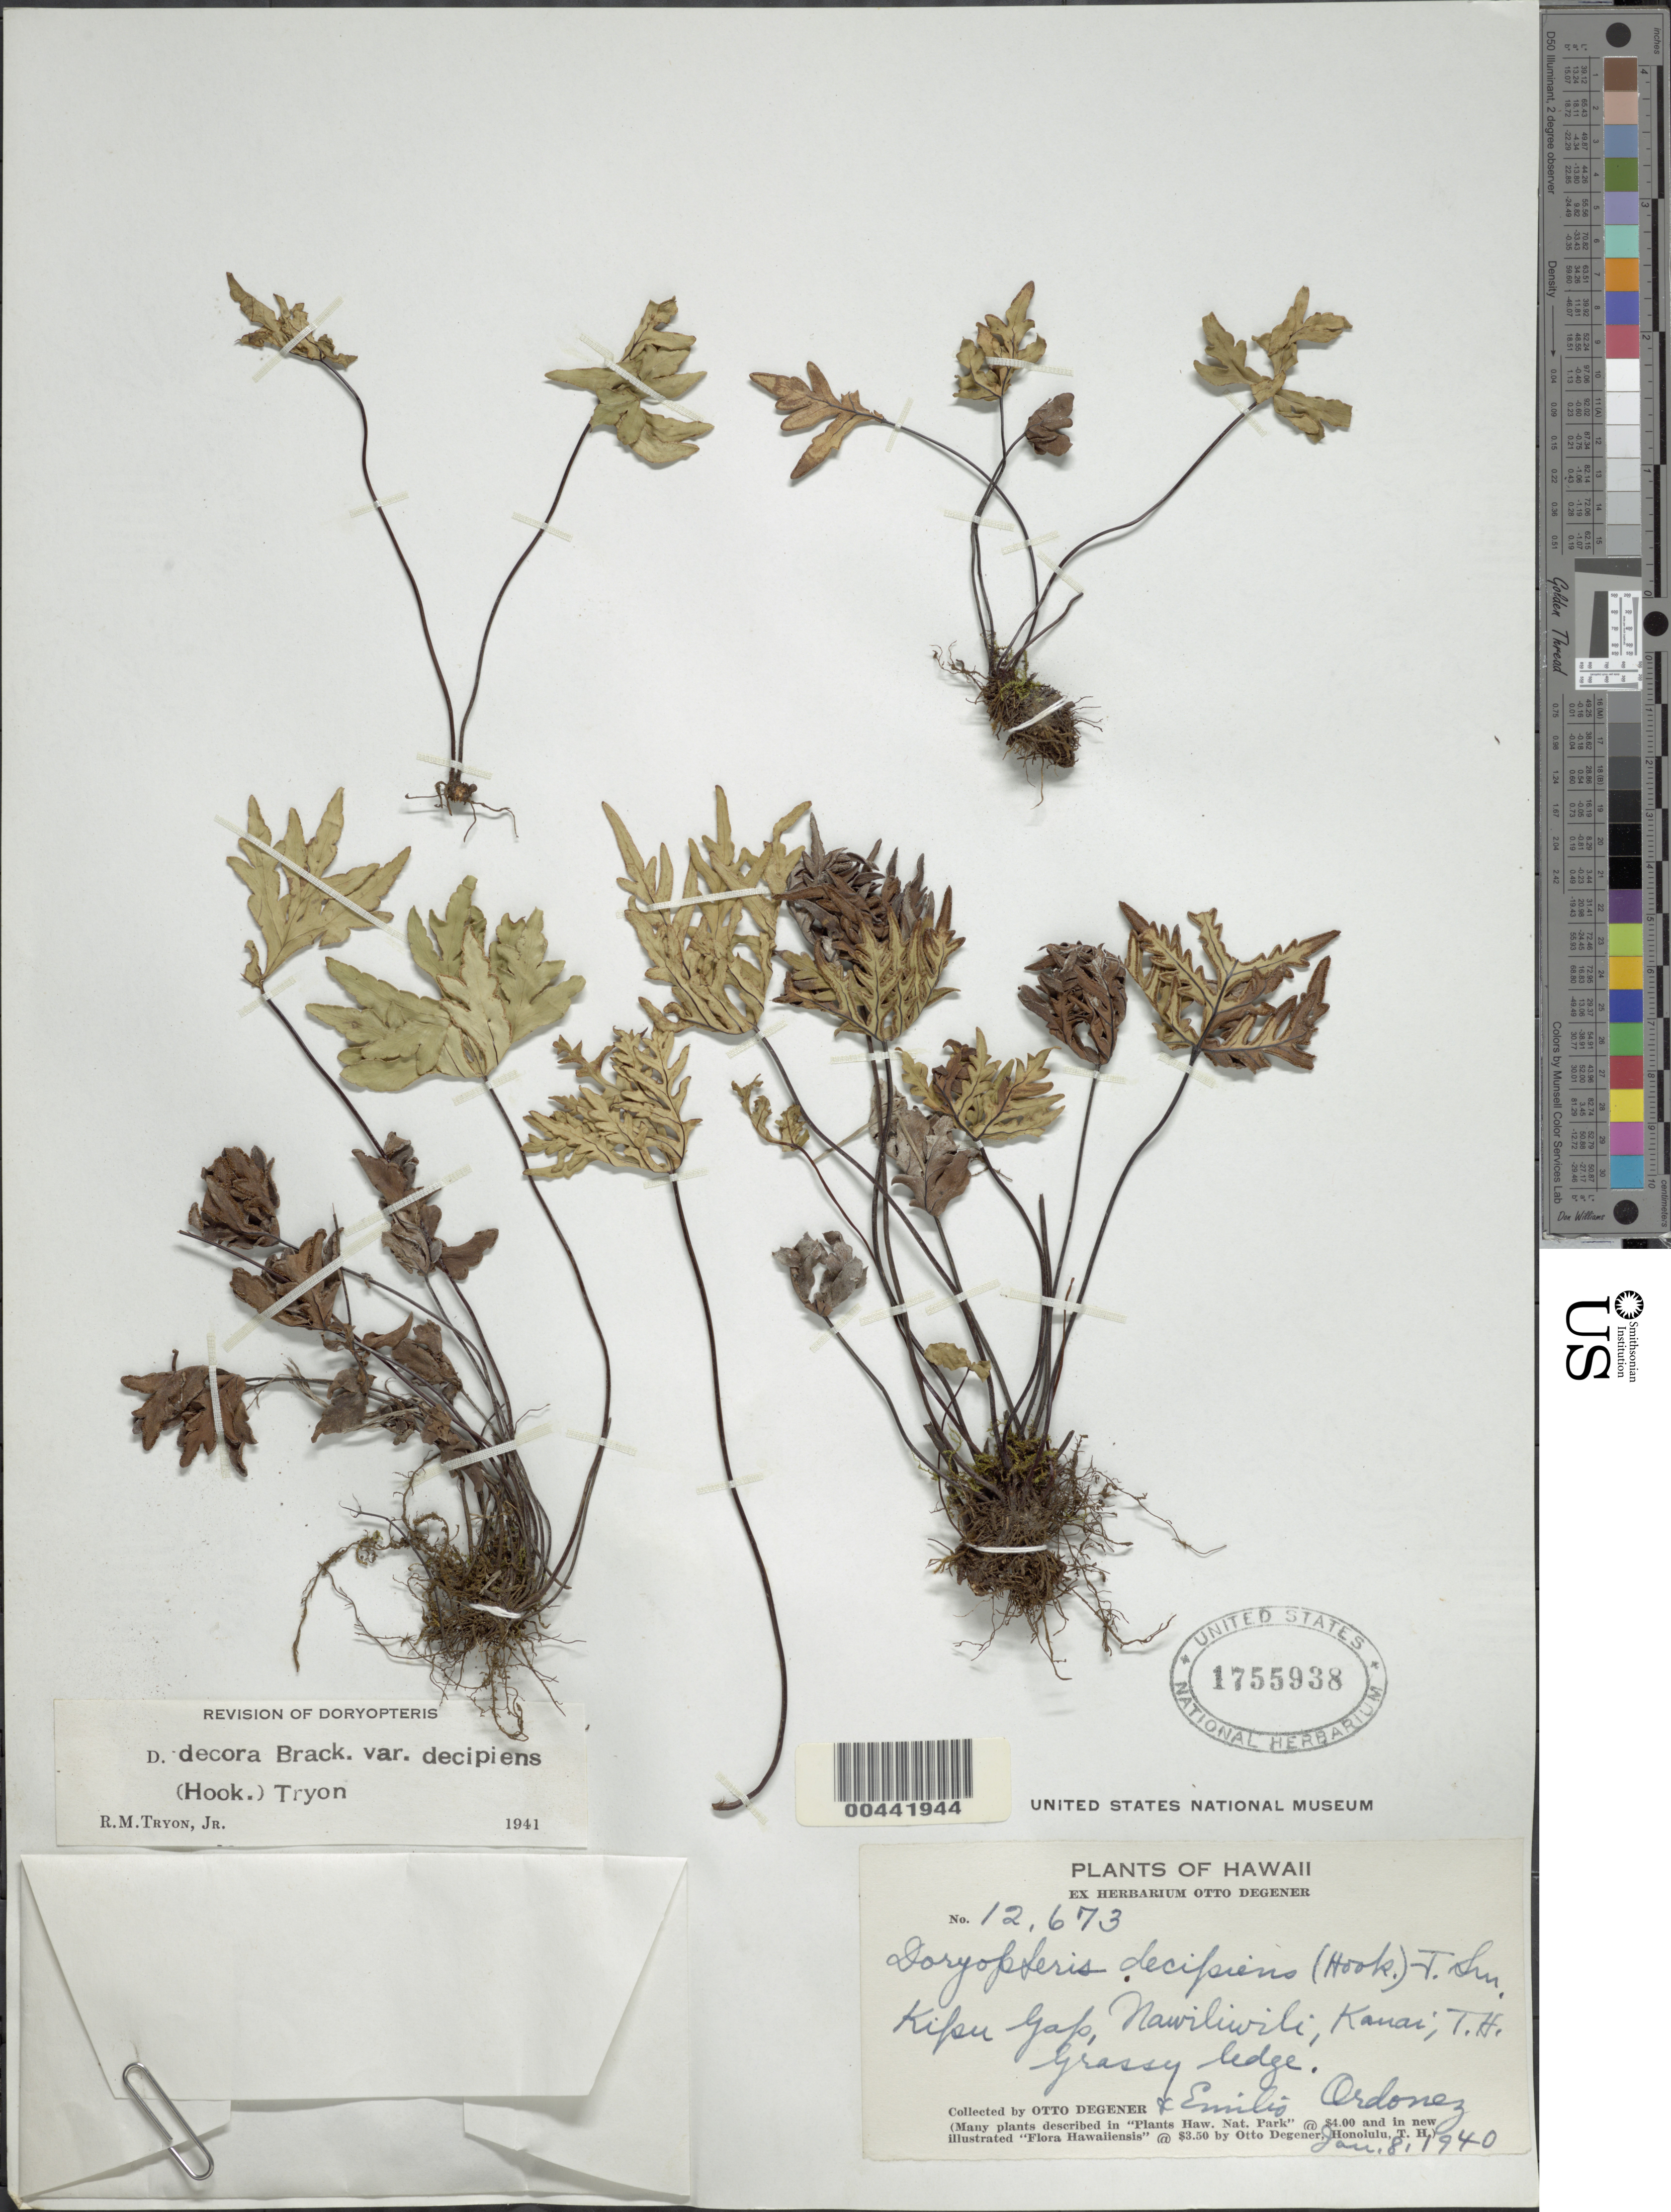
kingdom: Plantae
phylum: Tracheophyta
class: Polypodiopsida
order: Polypodiales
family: Pteridaceae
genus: Doryopteris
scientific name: Doryopteris decipiens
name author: (Hook.) J. Sm.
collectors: O. Degener & E. Ordonez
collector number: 12673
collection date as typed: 8 Jan 1940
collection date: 1940-01-08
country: United States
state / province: Hawaii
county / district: Kauai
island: Kaua'i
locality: Kipu Gap, Nawiliwili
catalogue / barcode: US 1755938